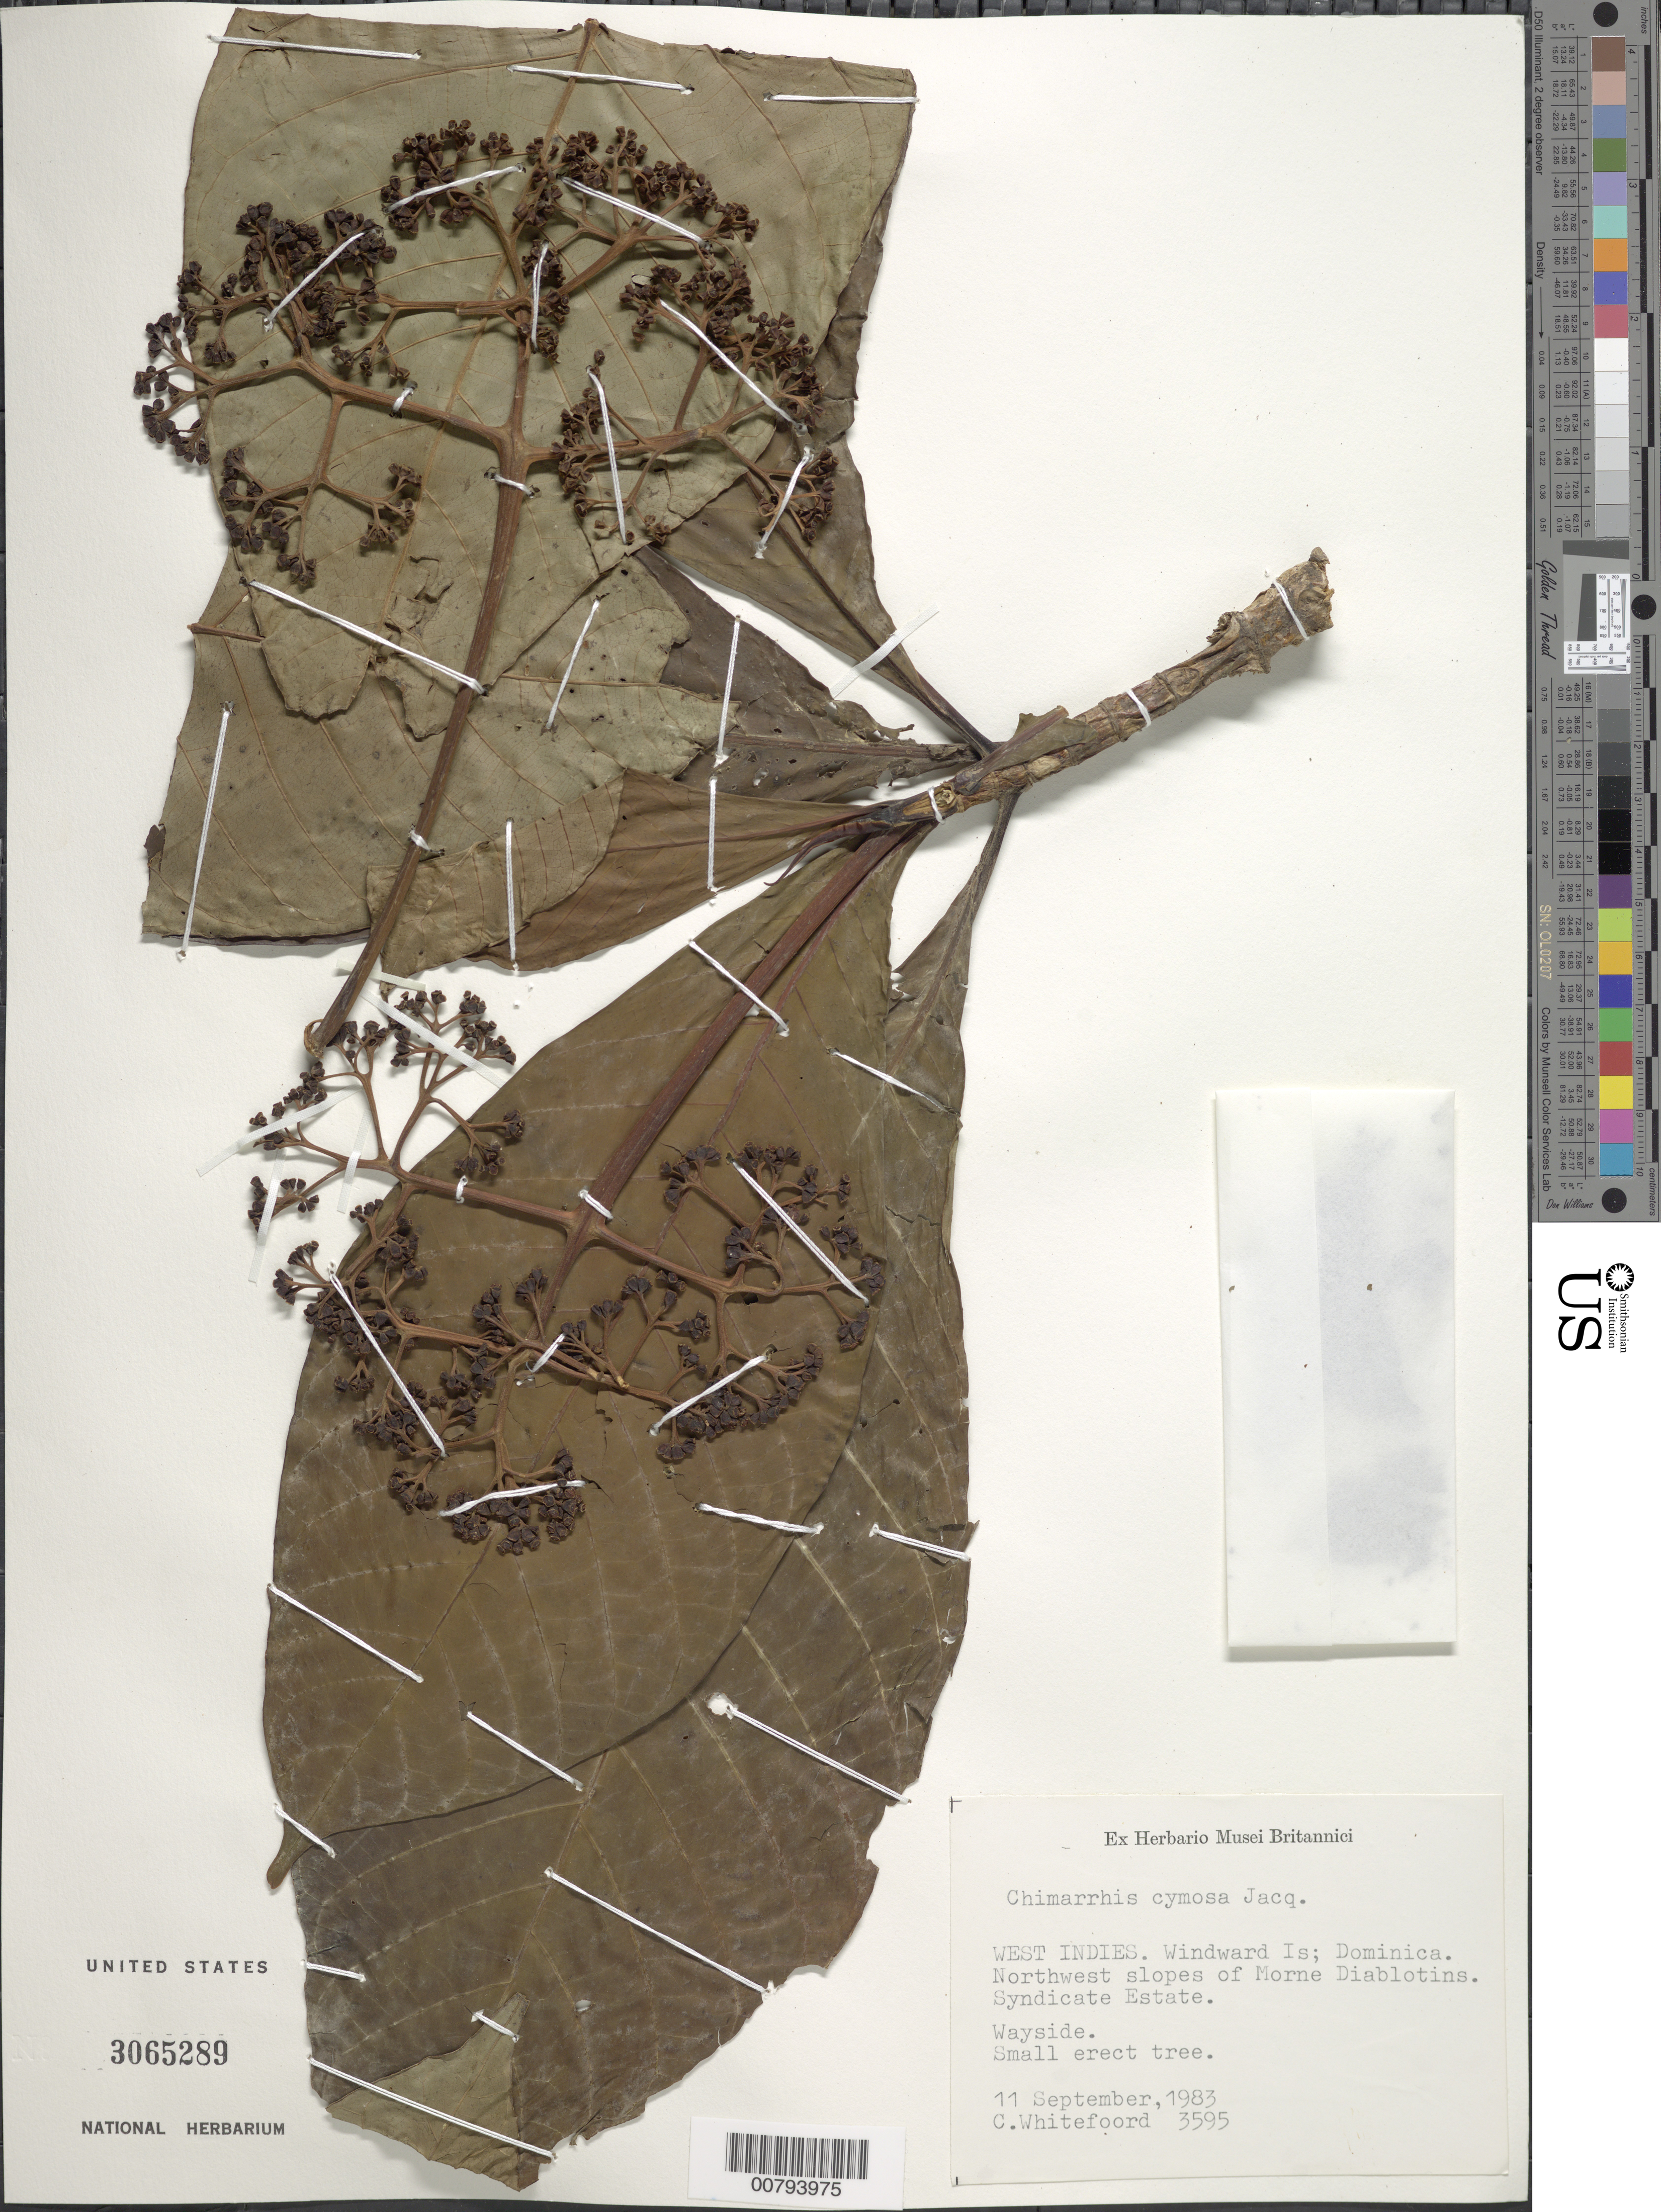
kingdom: Plantae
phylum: Tracheophyta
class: Magnoliopsida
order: Gentianales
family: Rubiaceae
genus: Chimarrhis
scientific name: Chimarrhis cymosa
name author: Jacq.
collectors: C. Whitefoord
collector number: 3595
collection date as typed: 11 Sep 1983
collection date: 1983-09-11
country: Dominica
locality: Northwest slopes of Morne Diablorins. Syndicate Estate.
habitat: Wayside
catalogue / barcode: US 3065289